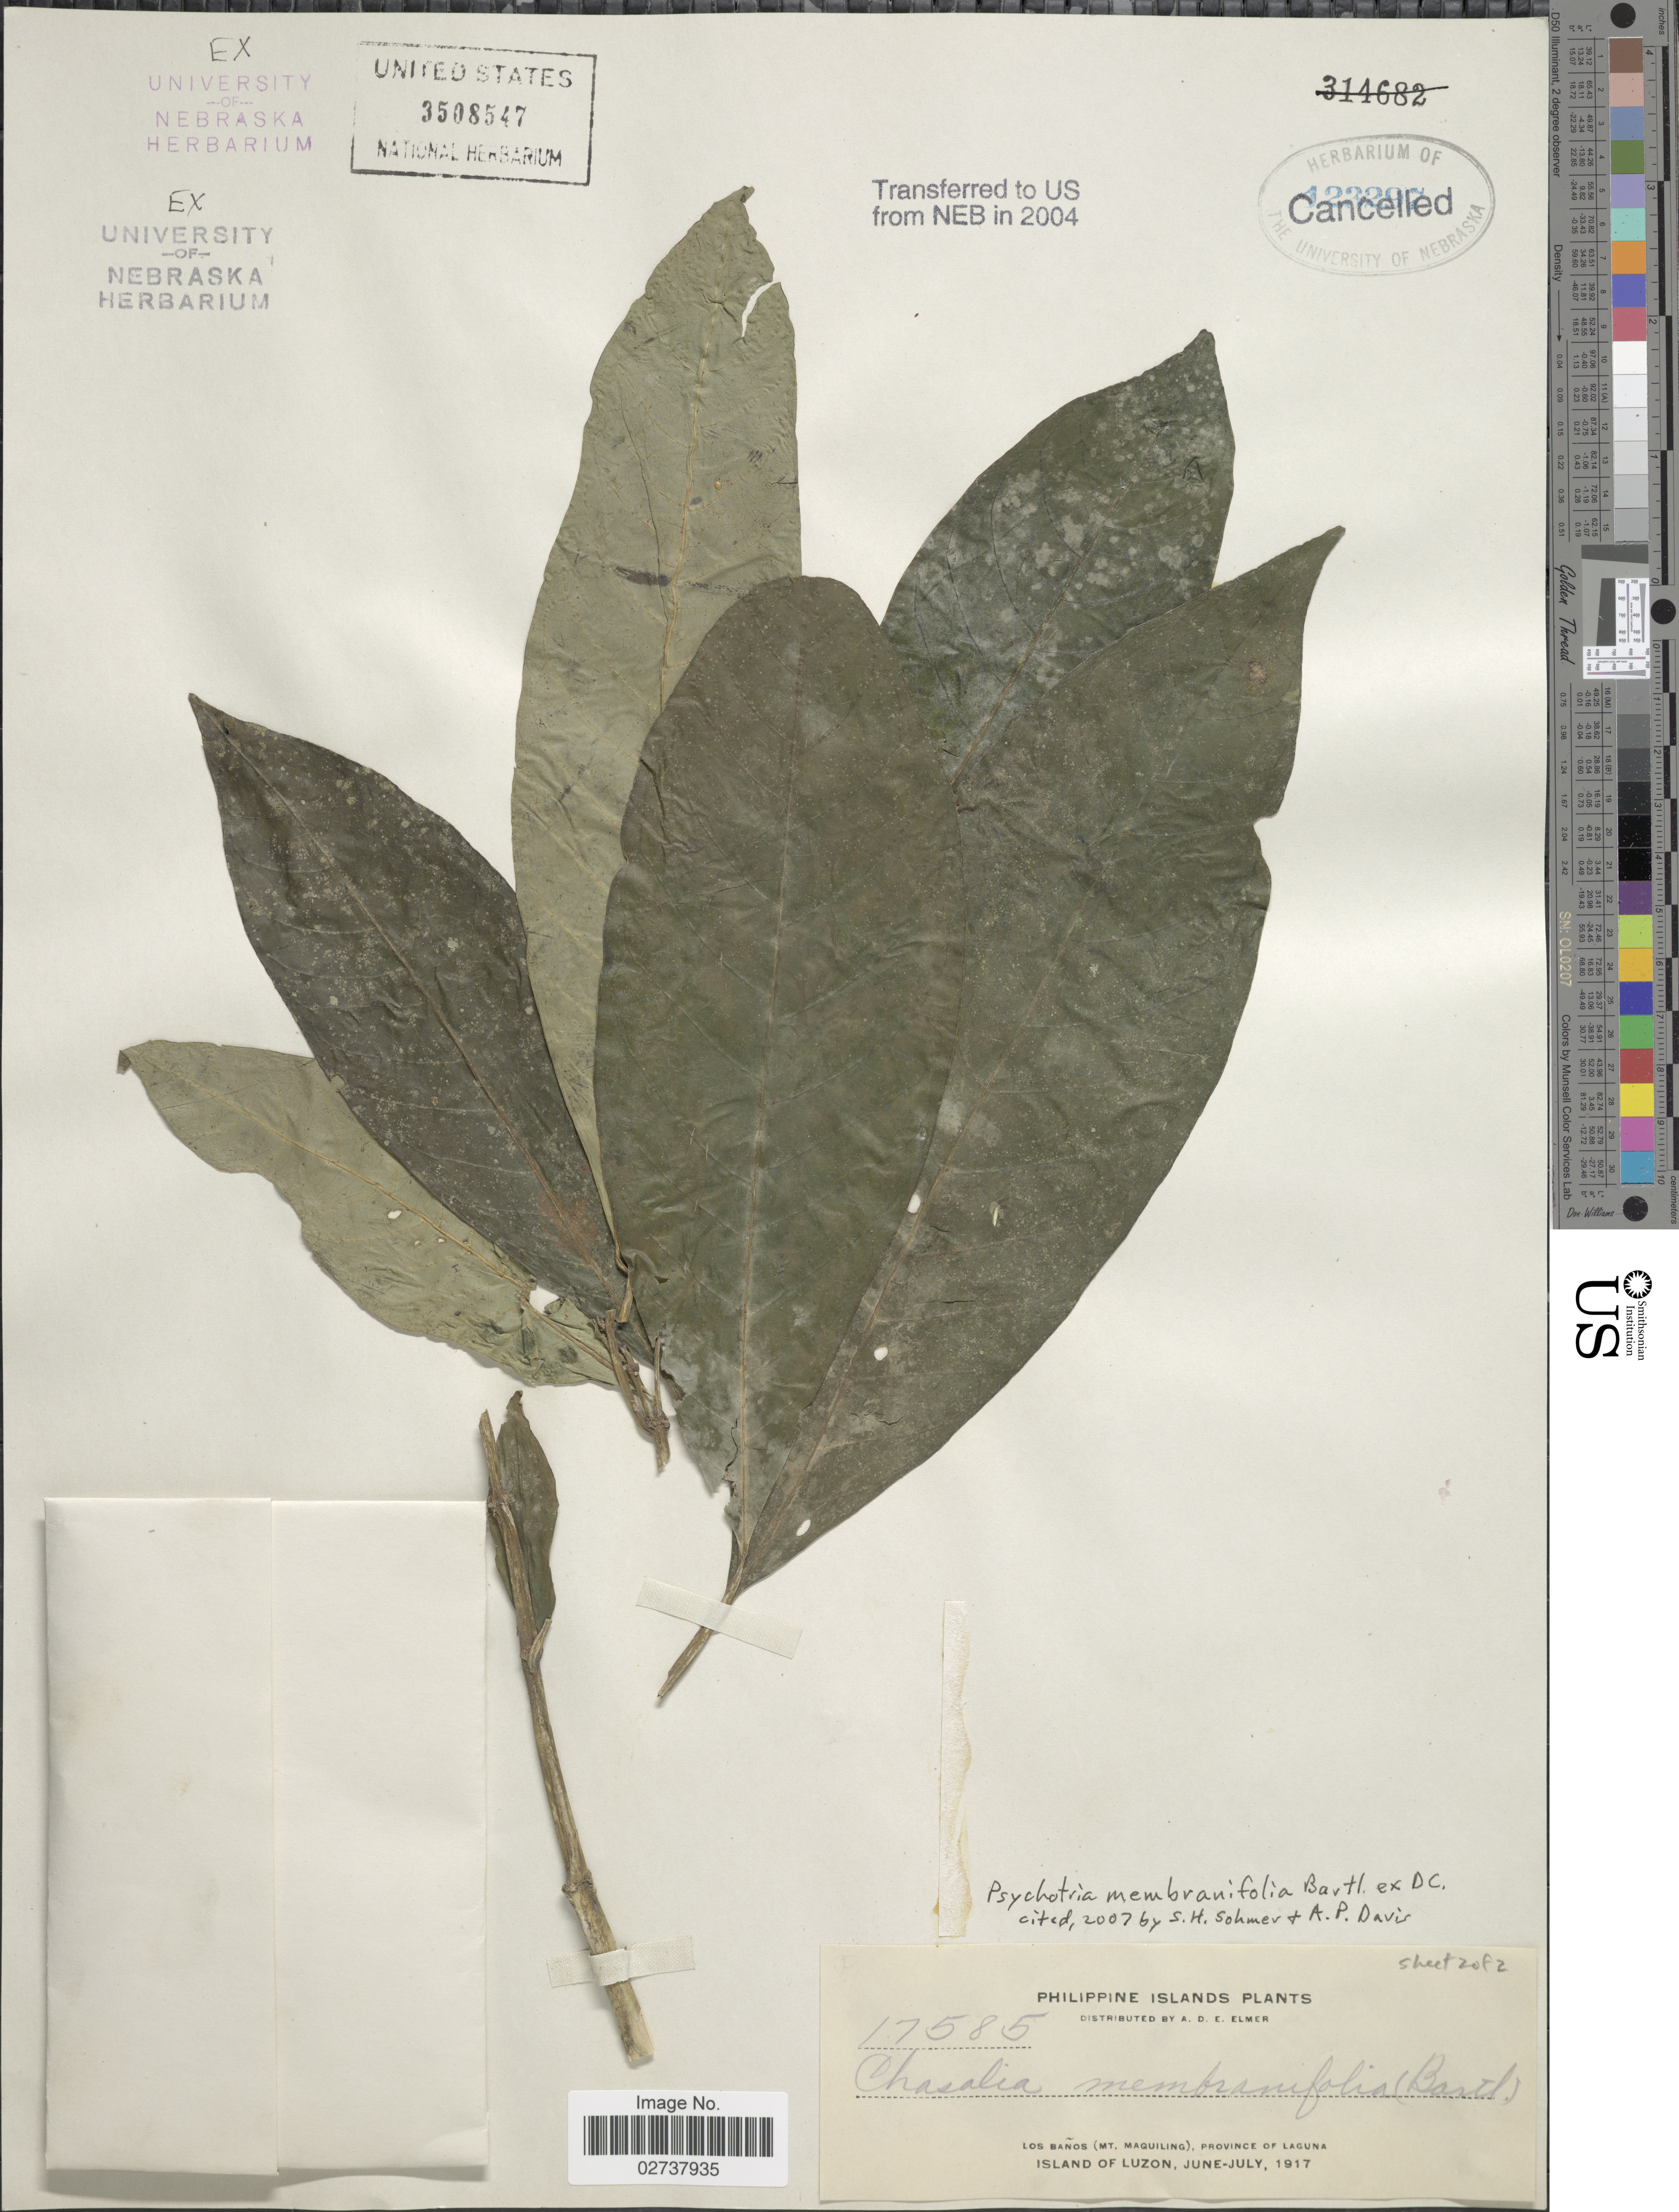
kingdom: Plantae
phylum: Tracheophyta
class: Magnoliopsida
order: Gentianales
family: Rubiaceae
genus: Psychotria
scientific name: Psychotria membranifolia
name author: Bartl. ex A. DC.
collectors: A. D. E. Elmer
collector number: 17585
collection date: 1917-06/1917-07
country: Philippines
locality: Los Banos (Mt. Maquiling), Province of Laguna, Island of Luzon.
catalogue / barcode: US 3508547